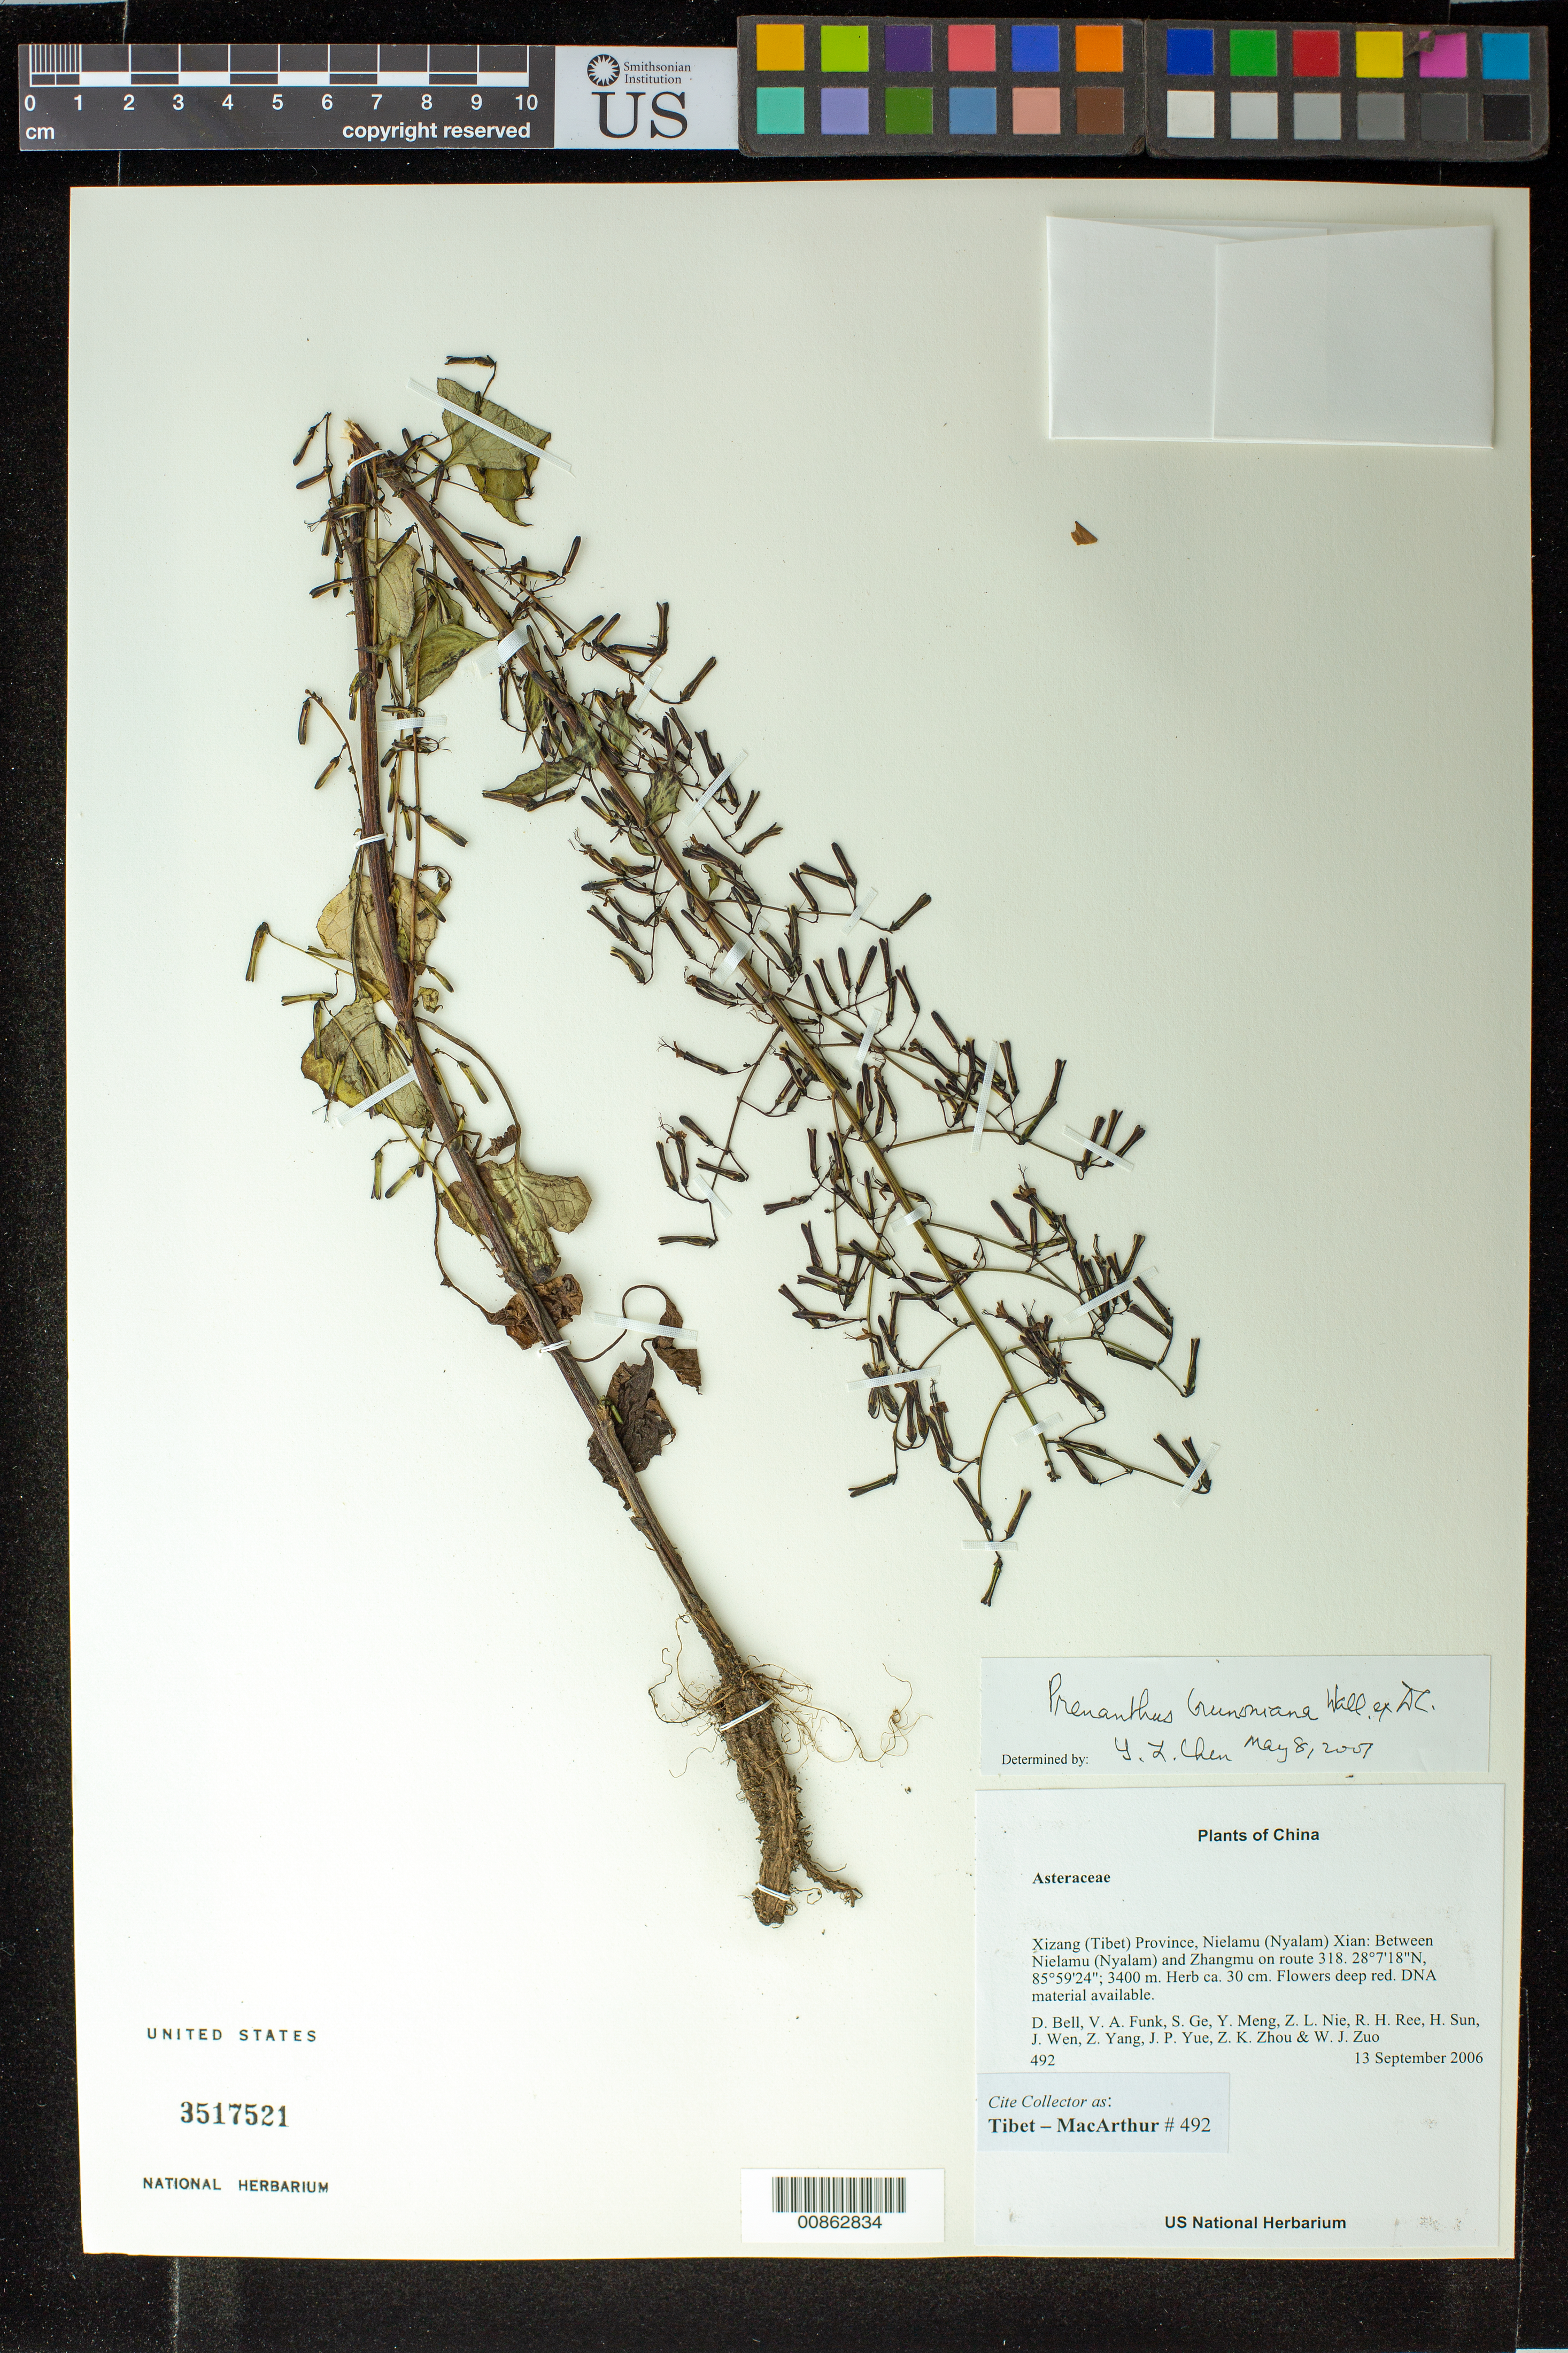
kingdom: Plantae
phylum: Tracheophyta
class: Magnoliopsida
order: Asterales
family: Asteraceae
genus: Lactuca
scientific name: Lactuca brunoniana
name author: (DC.) C.B. Clarke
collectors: Tibet-MacArthur, D. A. Bell, V. Funk, S. Ge, Y. Meng, Z. Nie, R. Ree, H. Sun, J. Wen, Z. Yang, J. Yue, Z. Zhou & W. Zuo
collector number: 492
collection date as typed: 13 Sep 2006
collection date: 2006-09-13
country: China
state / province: Xizang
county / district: Nielamu (Nyalam) Xian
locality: Between Nielamu (Nyalam) and Zhangmu on route 318.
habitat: Rocky slopes, cliff bases and disturbed areas beside road.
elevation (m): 3400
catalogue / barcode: US 3517521